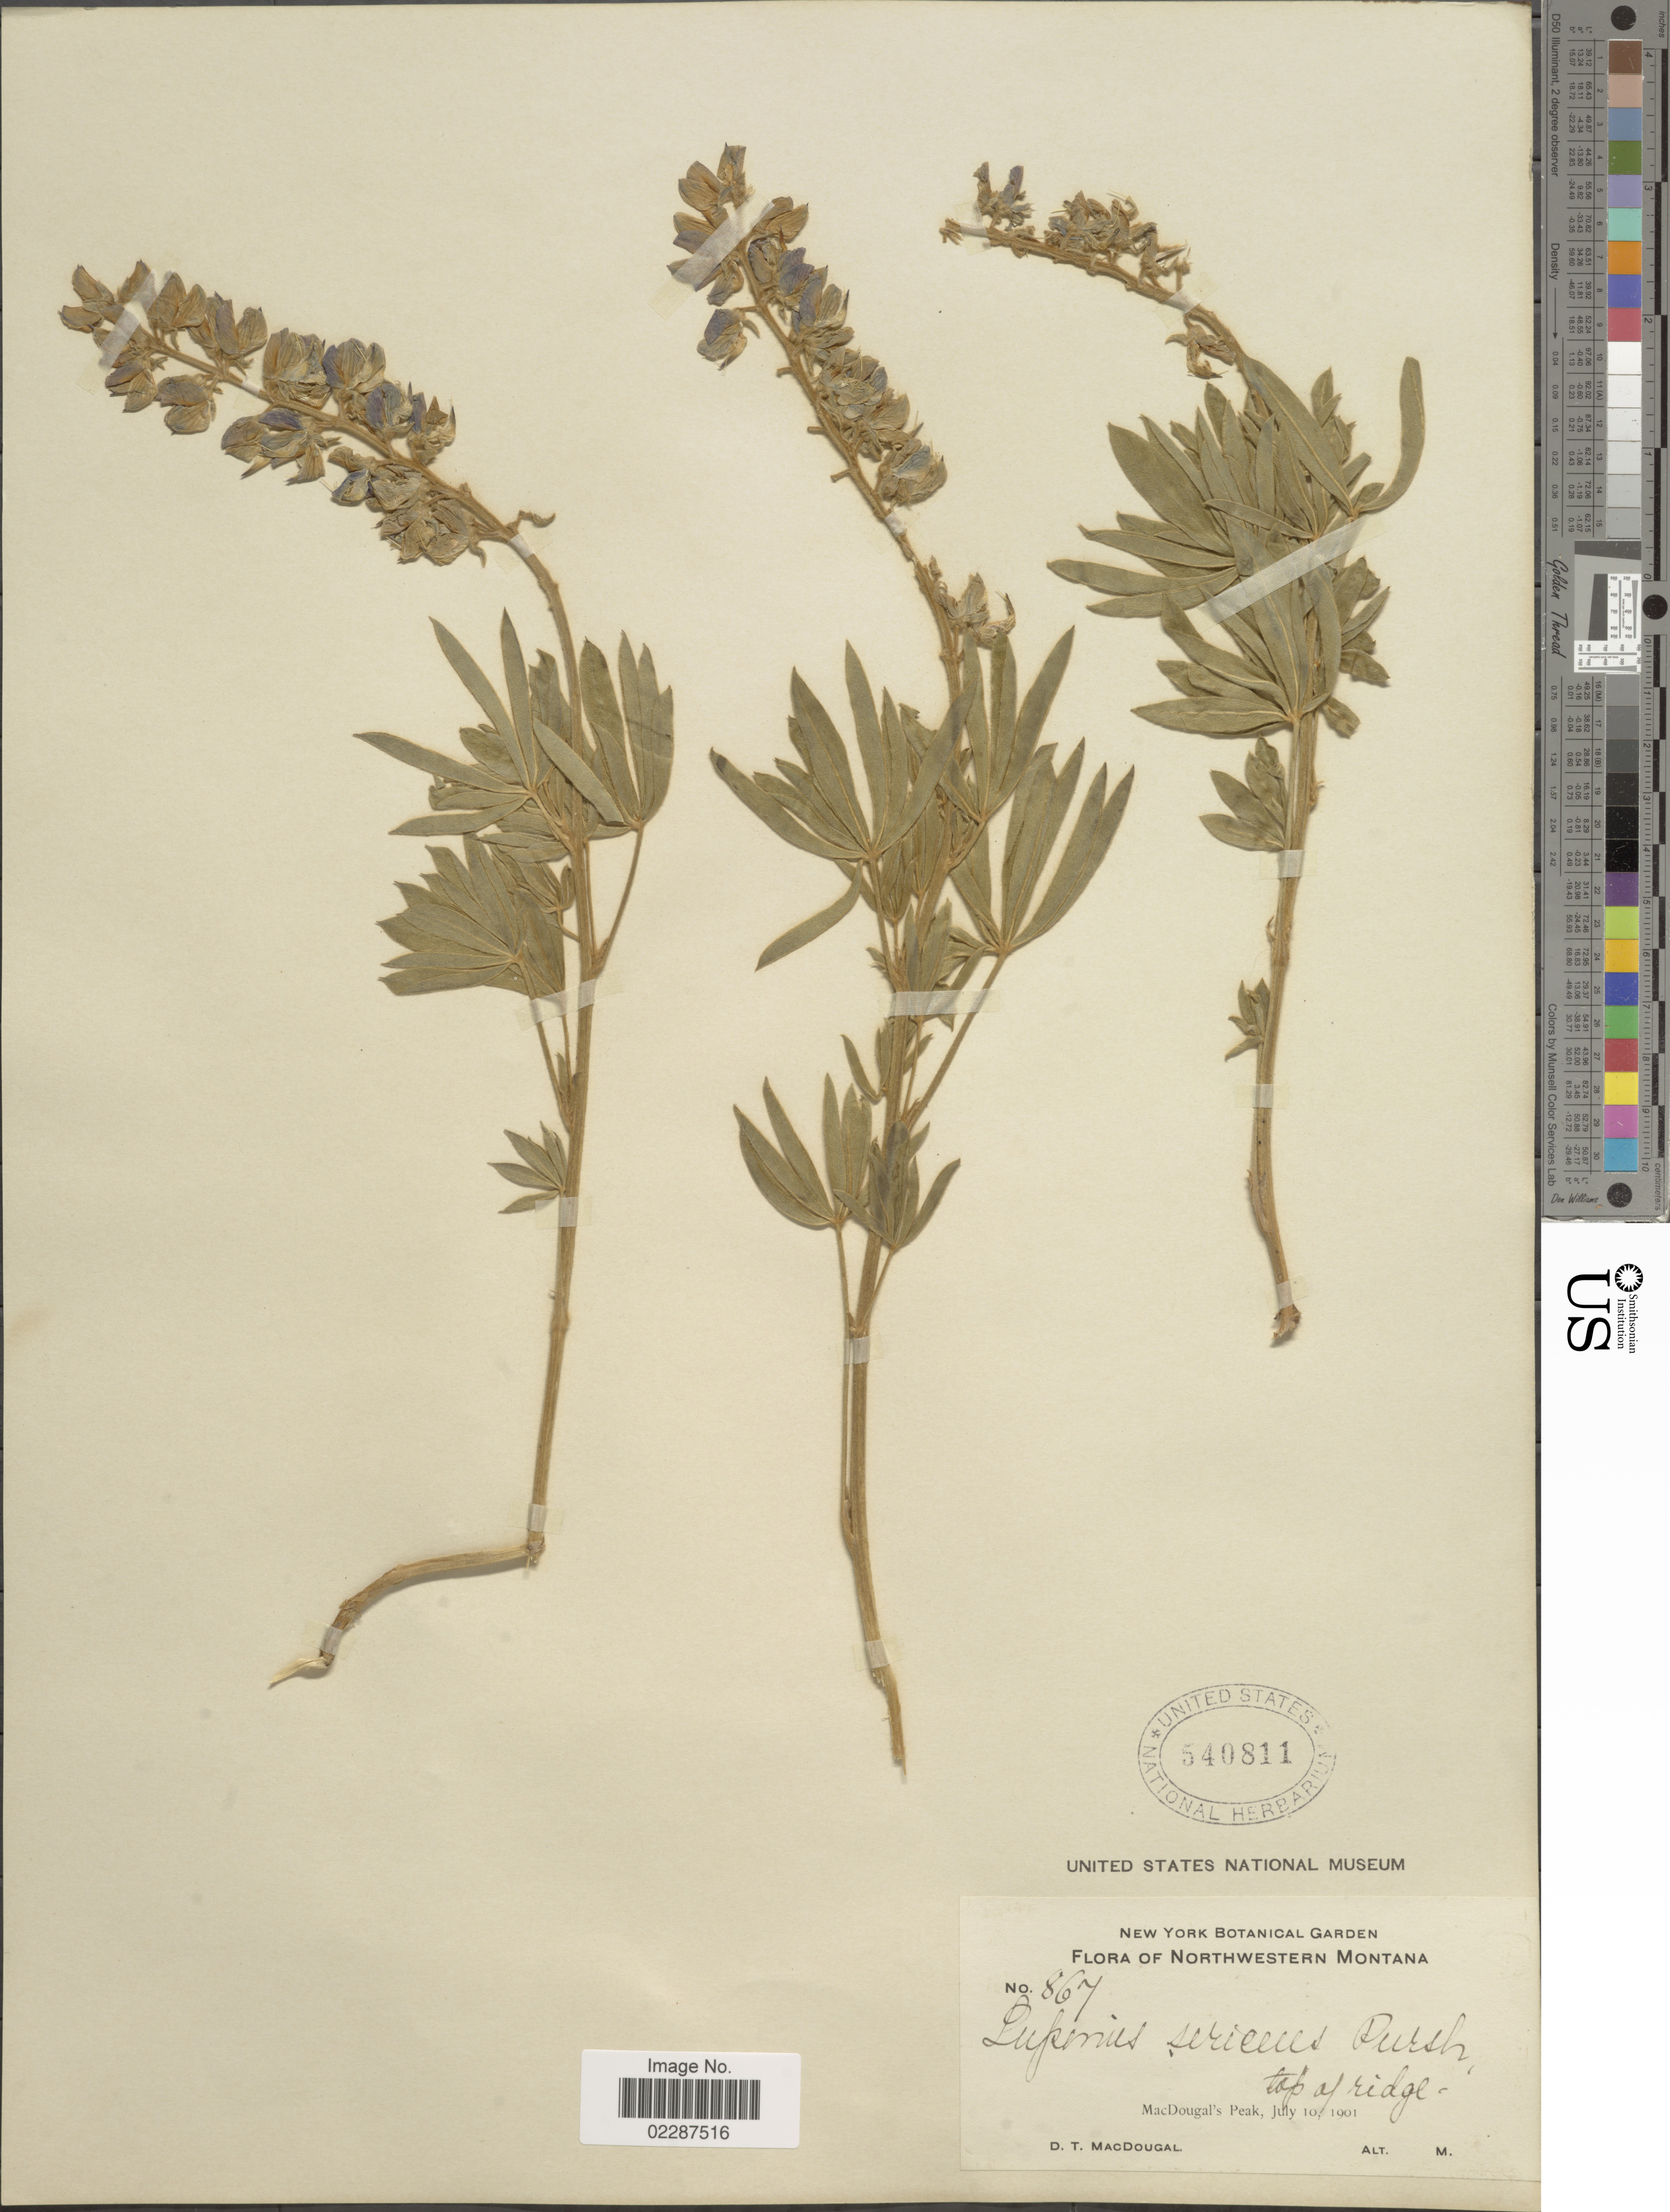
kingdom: Plantae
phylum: Tracheophyta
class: Magnoliopsida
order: Fabales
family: Fabaceae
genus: Lupinus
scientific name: Lupinus sericeus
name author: Pursh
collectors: D. T. MacDougal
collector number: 867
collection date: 1901-07-10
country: United States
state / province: Montana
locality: Northwestern Montana, MacDougal's Peak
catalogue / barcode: US 540811